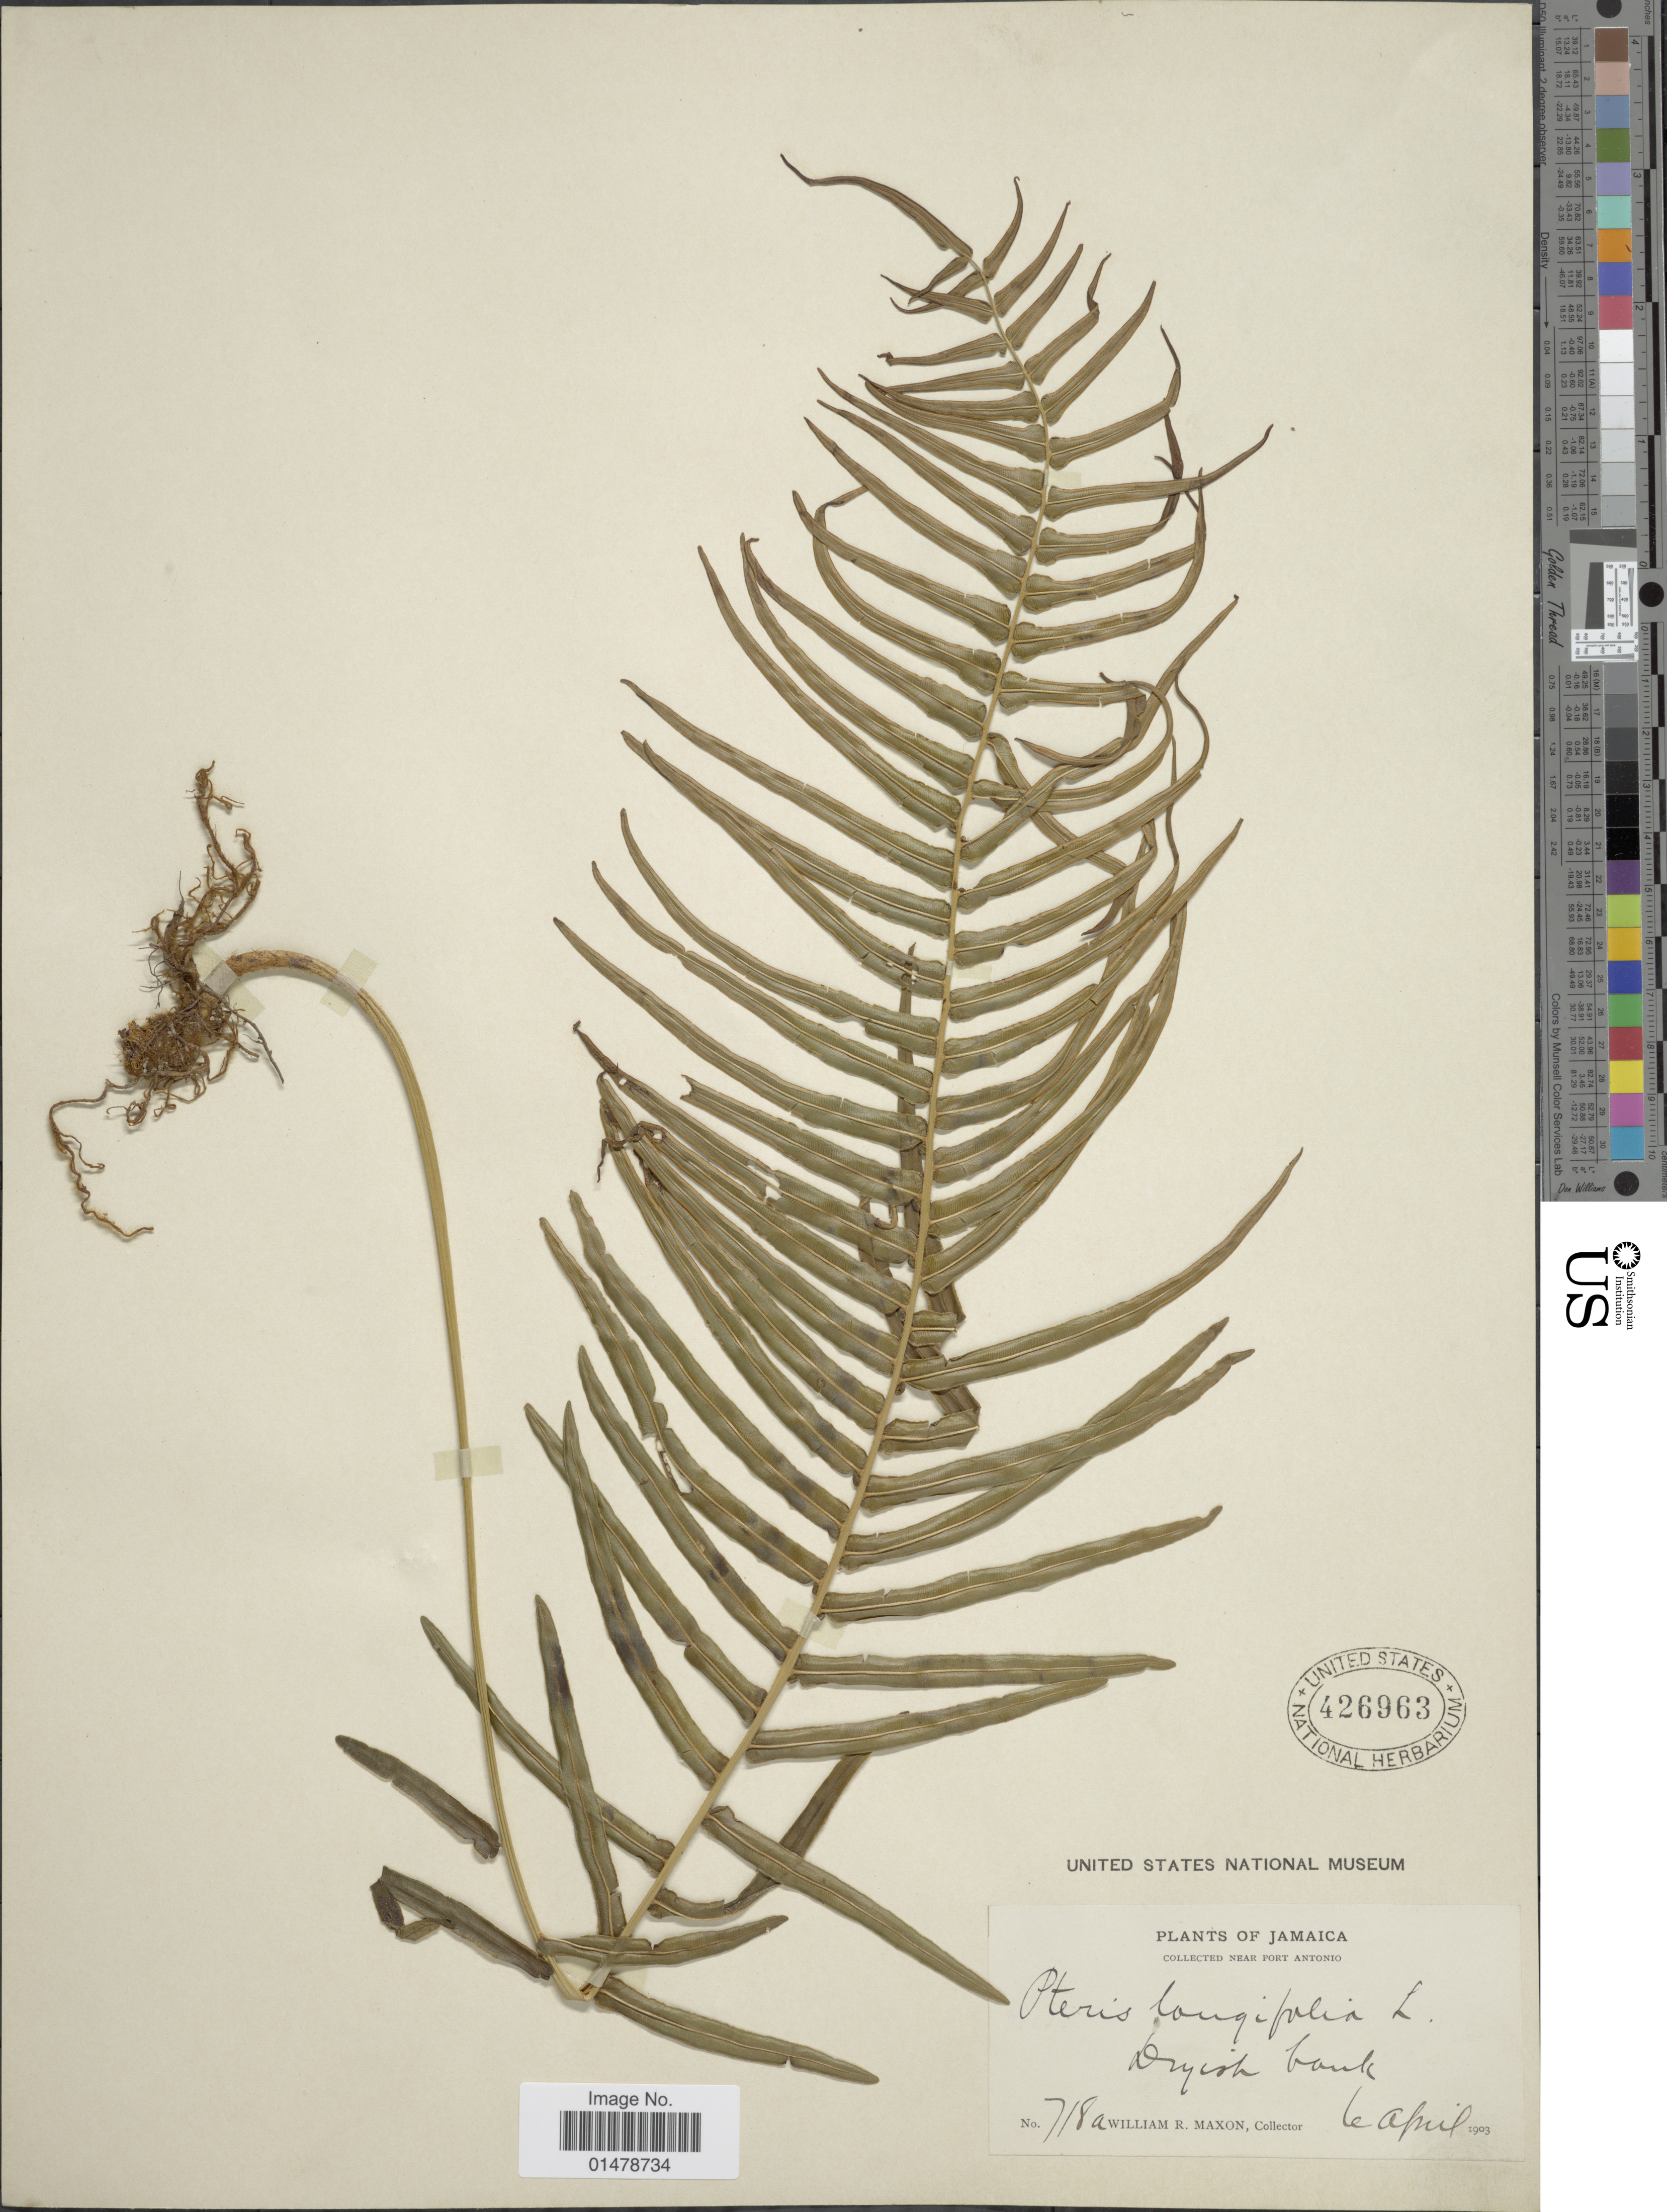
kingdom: Plantae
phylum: Tracheophyta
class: Polypodiopsida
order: Polypodiales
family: Pteridaceae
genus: Pteris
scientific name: Pteris longifolia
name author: L.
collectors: W. R. Maxon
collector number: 718a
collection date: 1903-04-06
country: Jamaica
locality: Port Antonio.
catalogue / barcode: US 426963